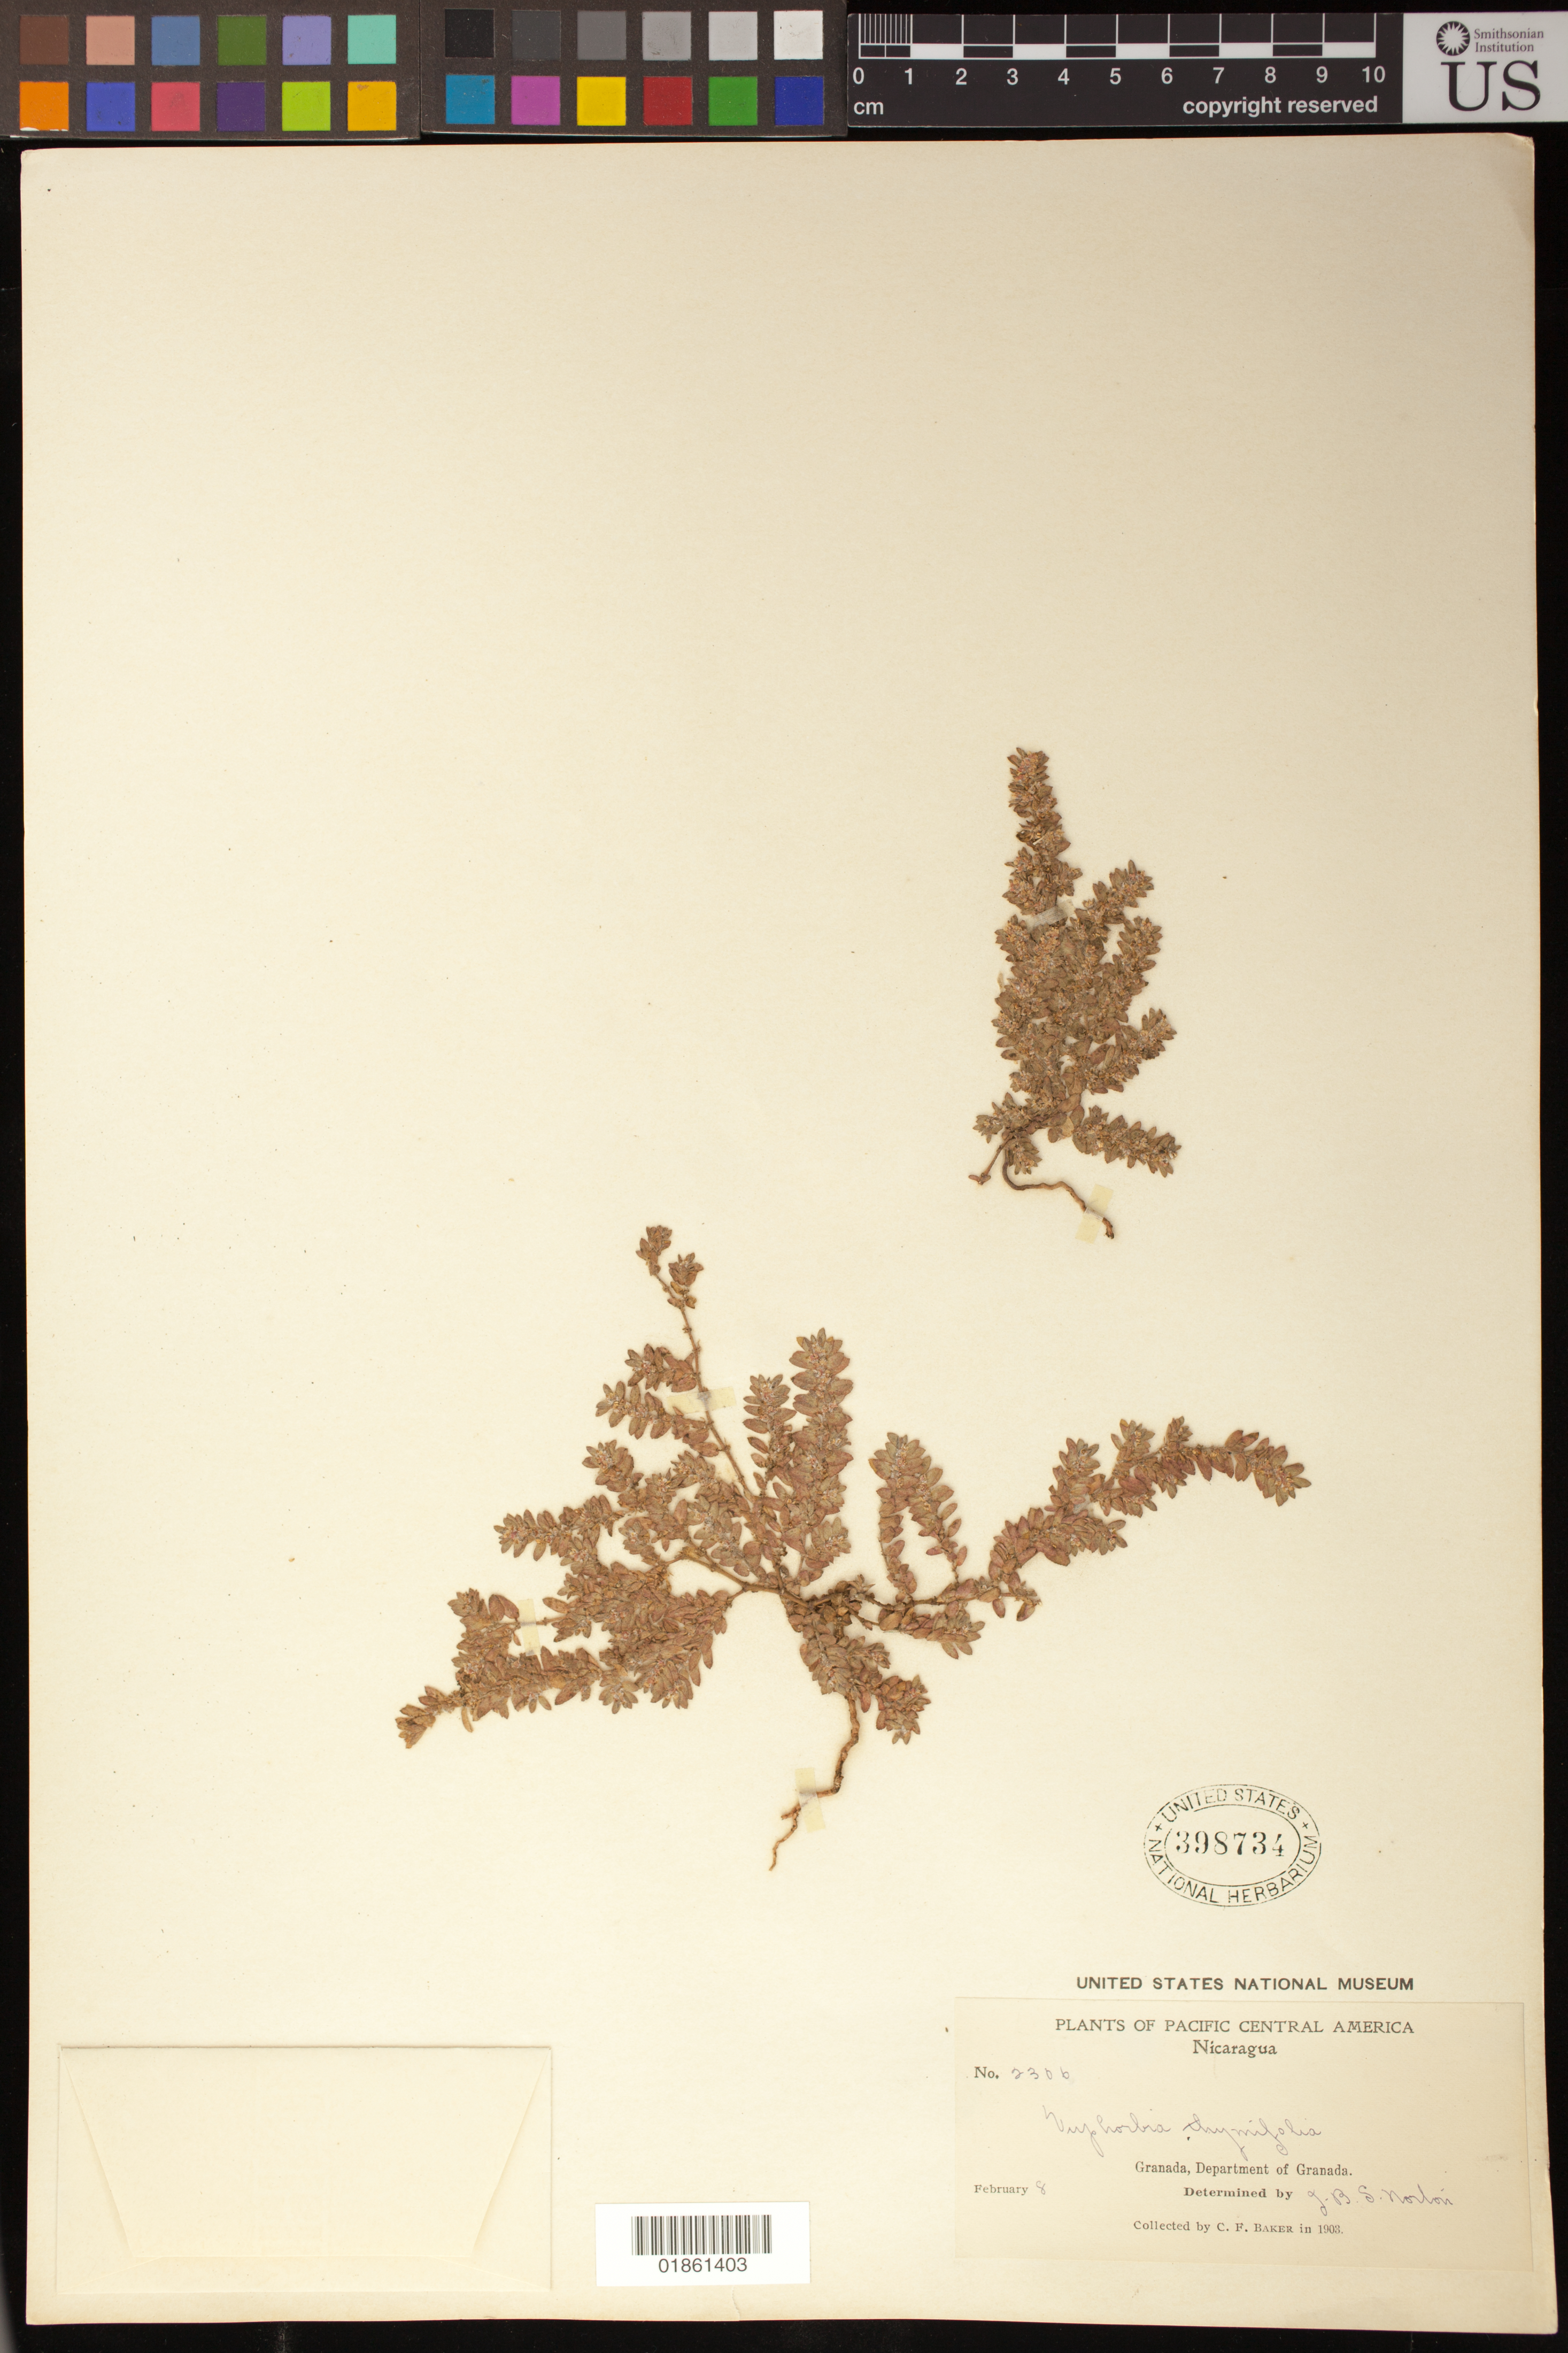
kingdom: Plantae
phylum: Tracheophyta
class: Magnoliopsida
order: Malpighiales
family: Euphorbiaceae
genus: Euphorbia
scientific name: Euphorbia thymifolia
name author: L.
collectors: C. F. Baker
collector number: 2306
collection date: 1903-02-08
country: Nicaragua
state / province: Granada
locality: Granada, Department of Granada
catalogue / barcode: US 398734